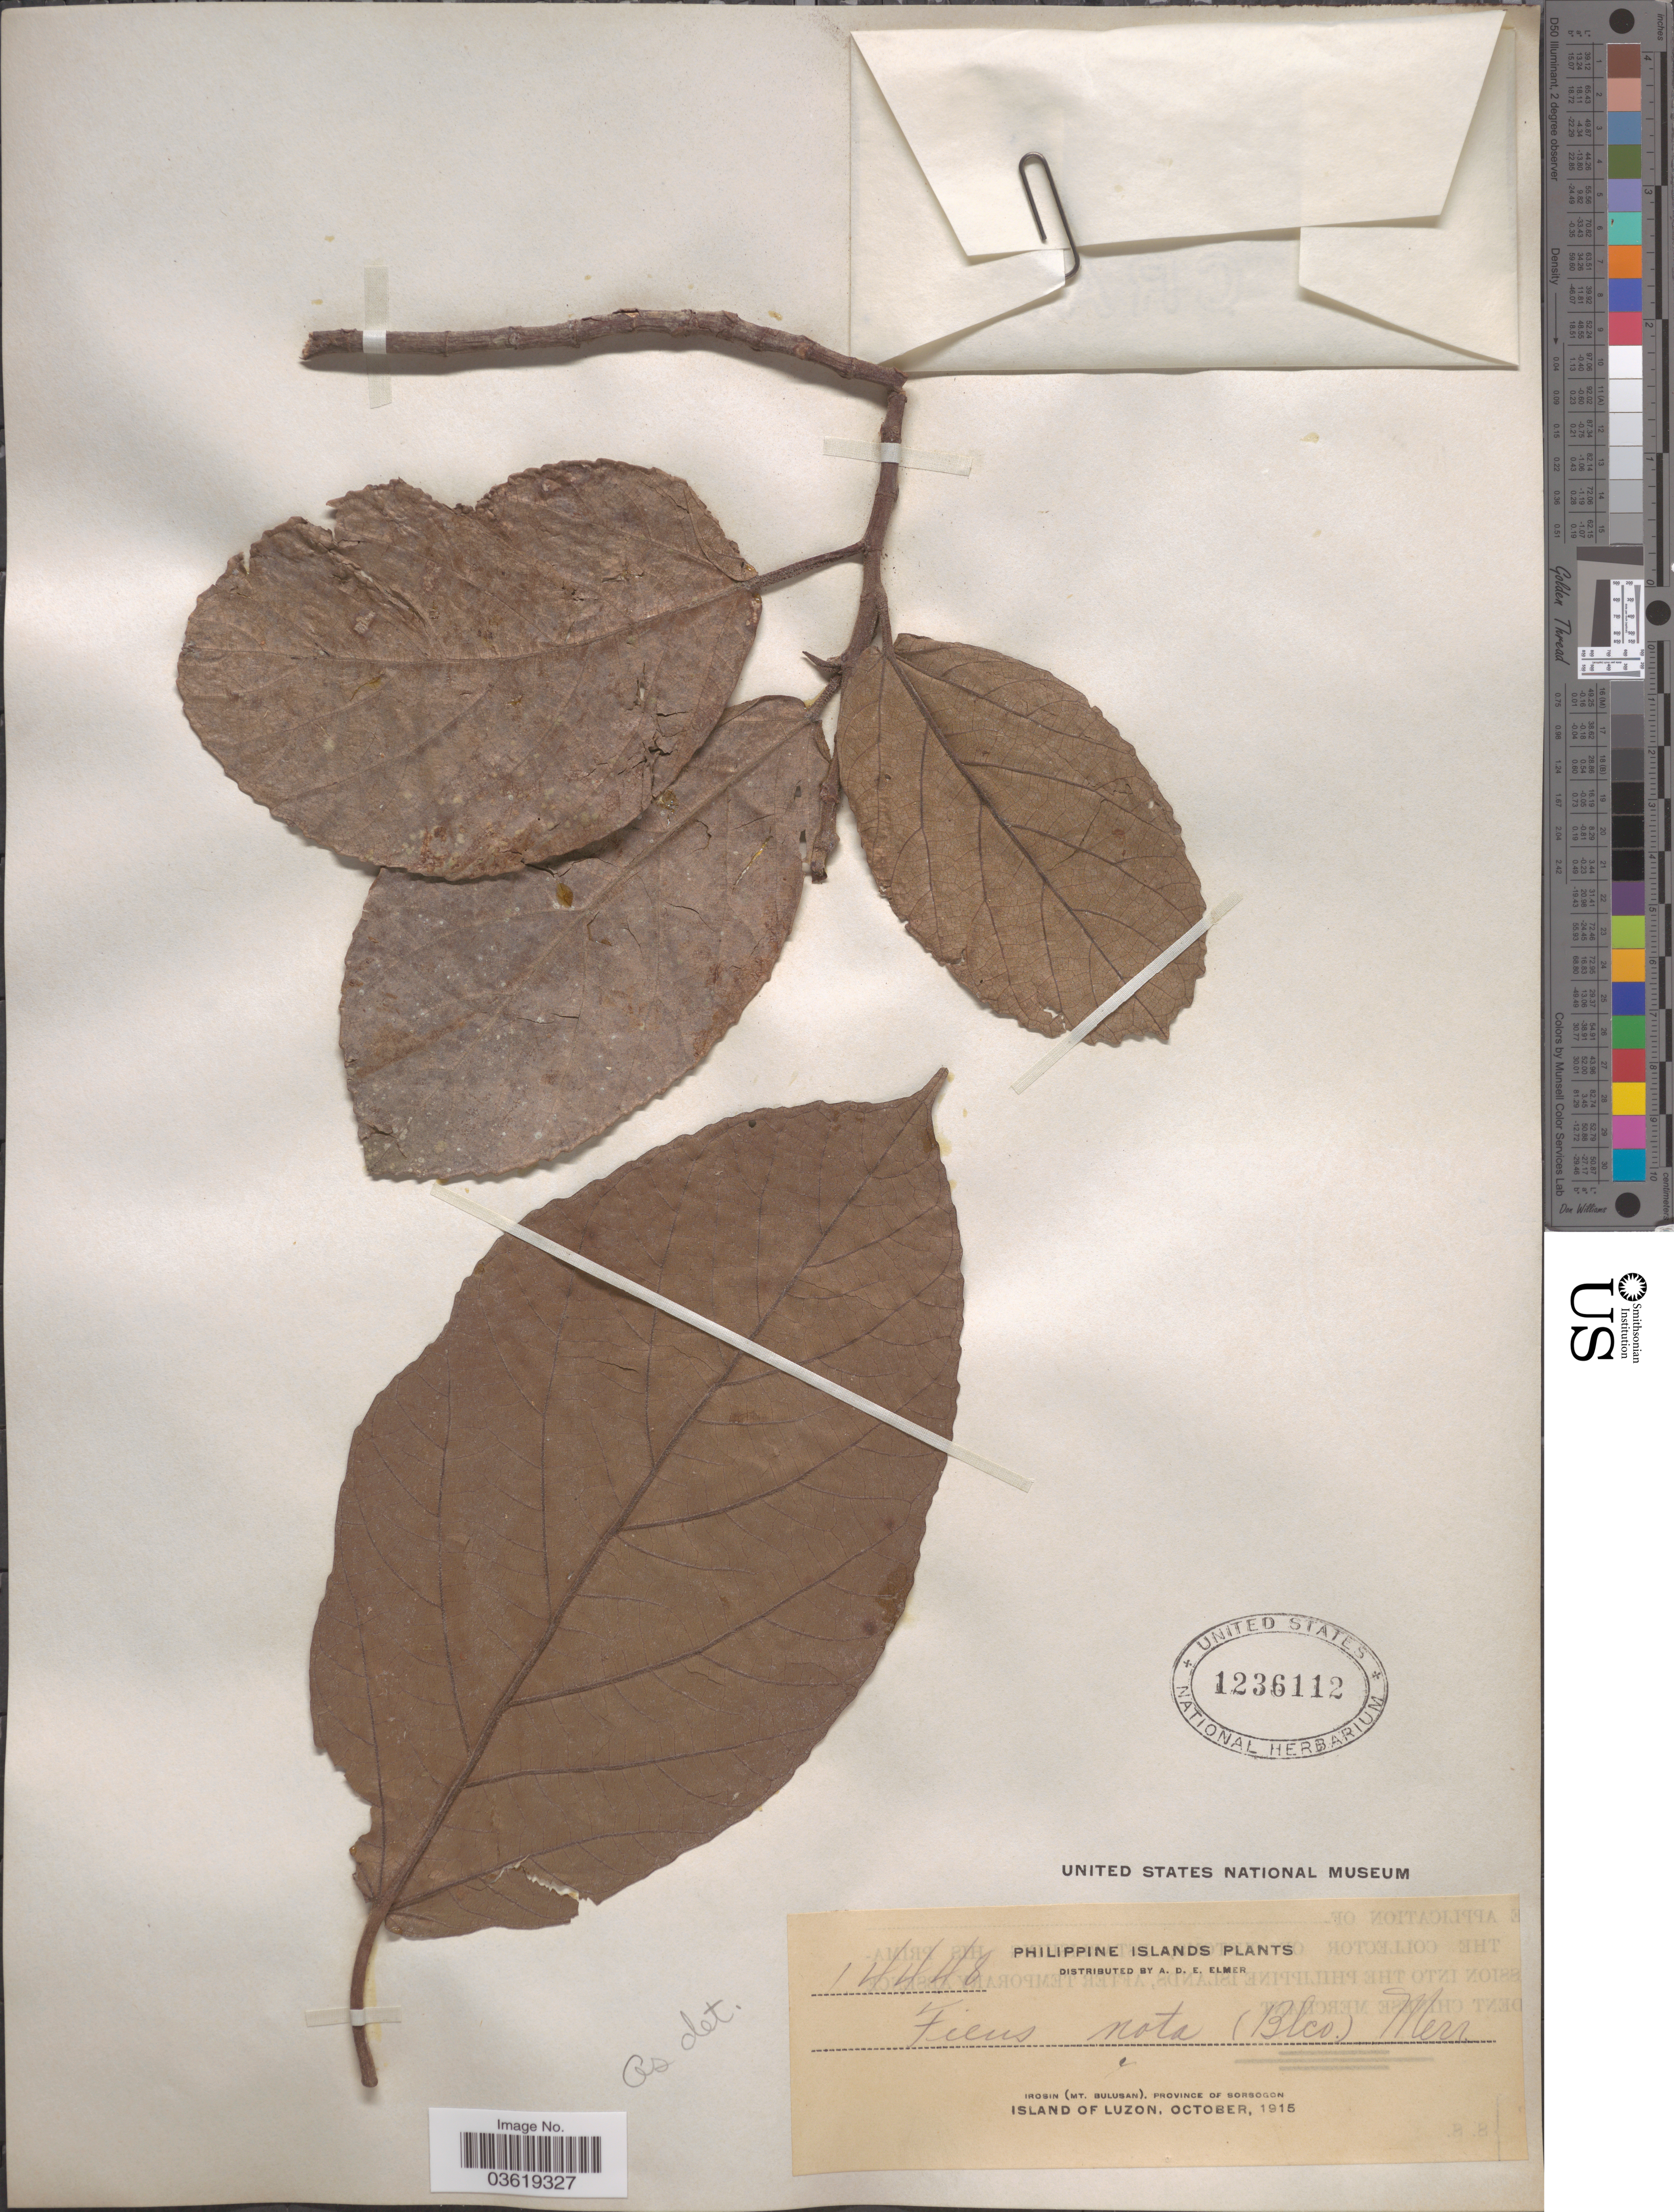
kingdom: Plantae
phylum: Tracheophyta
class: Magnoliopsida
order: Rosales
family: Moraceae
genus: Ficus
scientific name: Ficus nota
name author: (C.E. Blanco) Merr.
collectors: A. D. E. Elmer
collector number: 14448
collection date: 1915-10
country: Philippines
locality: Philippine Islands. Irosin (Mt. Bulusan), Province of Sorsogon, Island of Luzon.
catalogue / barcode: US 1236112